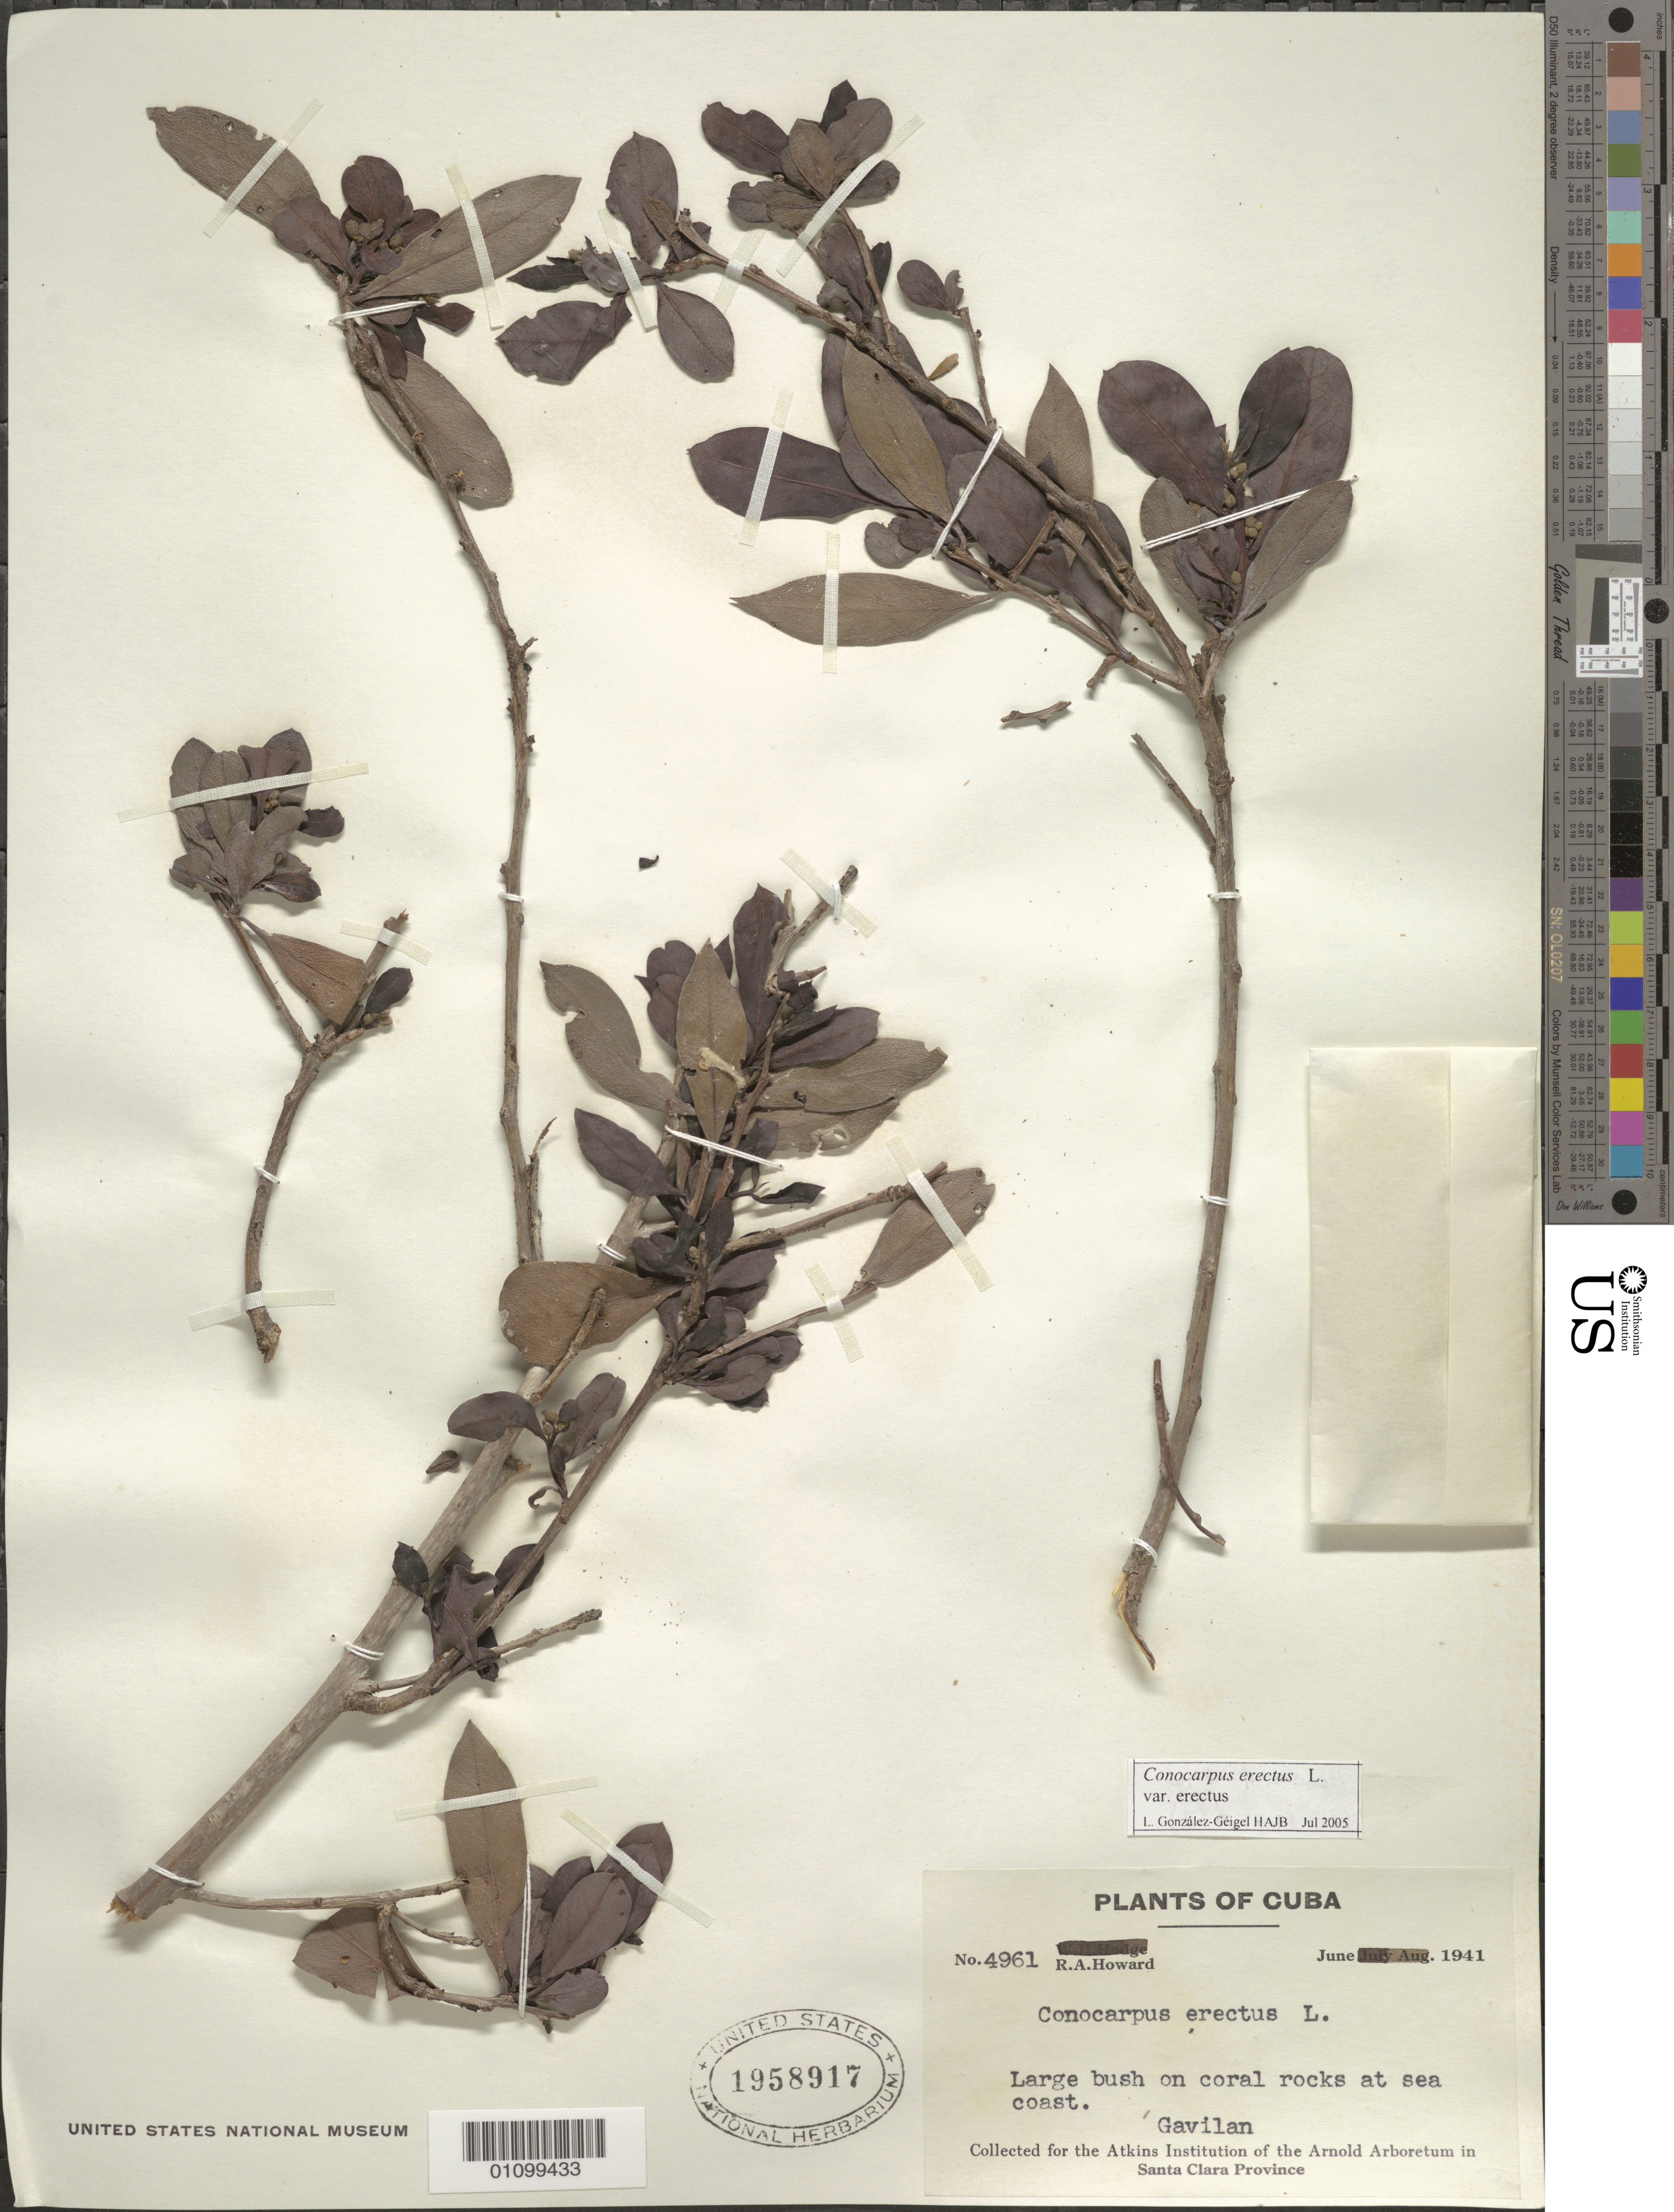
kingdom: Plantae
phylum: Tracheophyta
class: Magnoliopsida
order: Myrtales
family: Combretaceae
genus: Conocarpus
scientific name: Conocarpus erectus var. erectus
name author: L.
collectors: R. A. Howard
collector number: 4961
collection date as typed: Jun 1941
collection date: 1941-06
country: Cuba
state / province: La Habana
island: Cuba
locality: Gavilan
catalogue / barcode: US 1958917